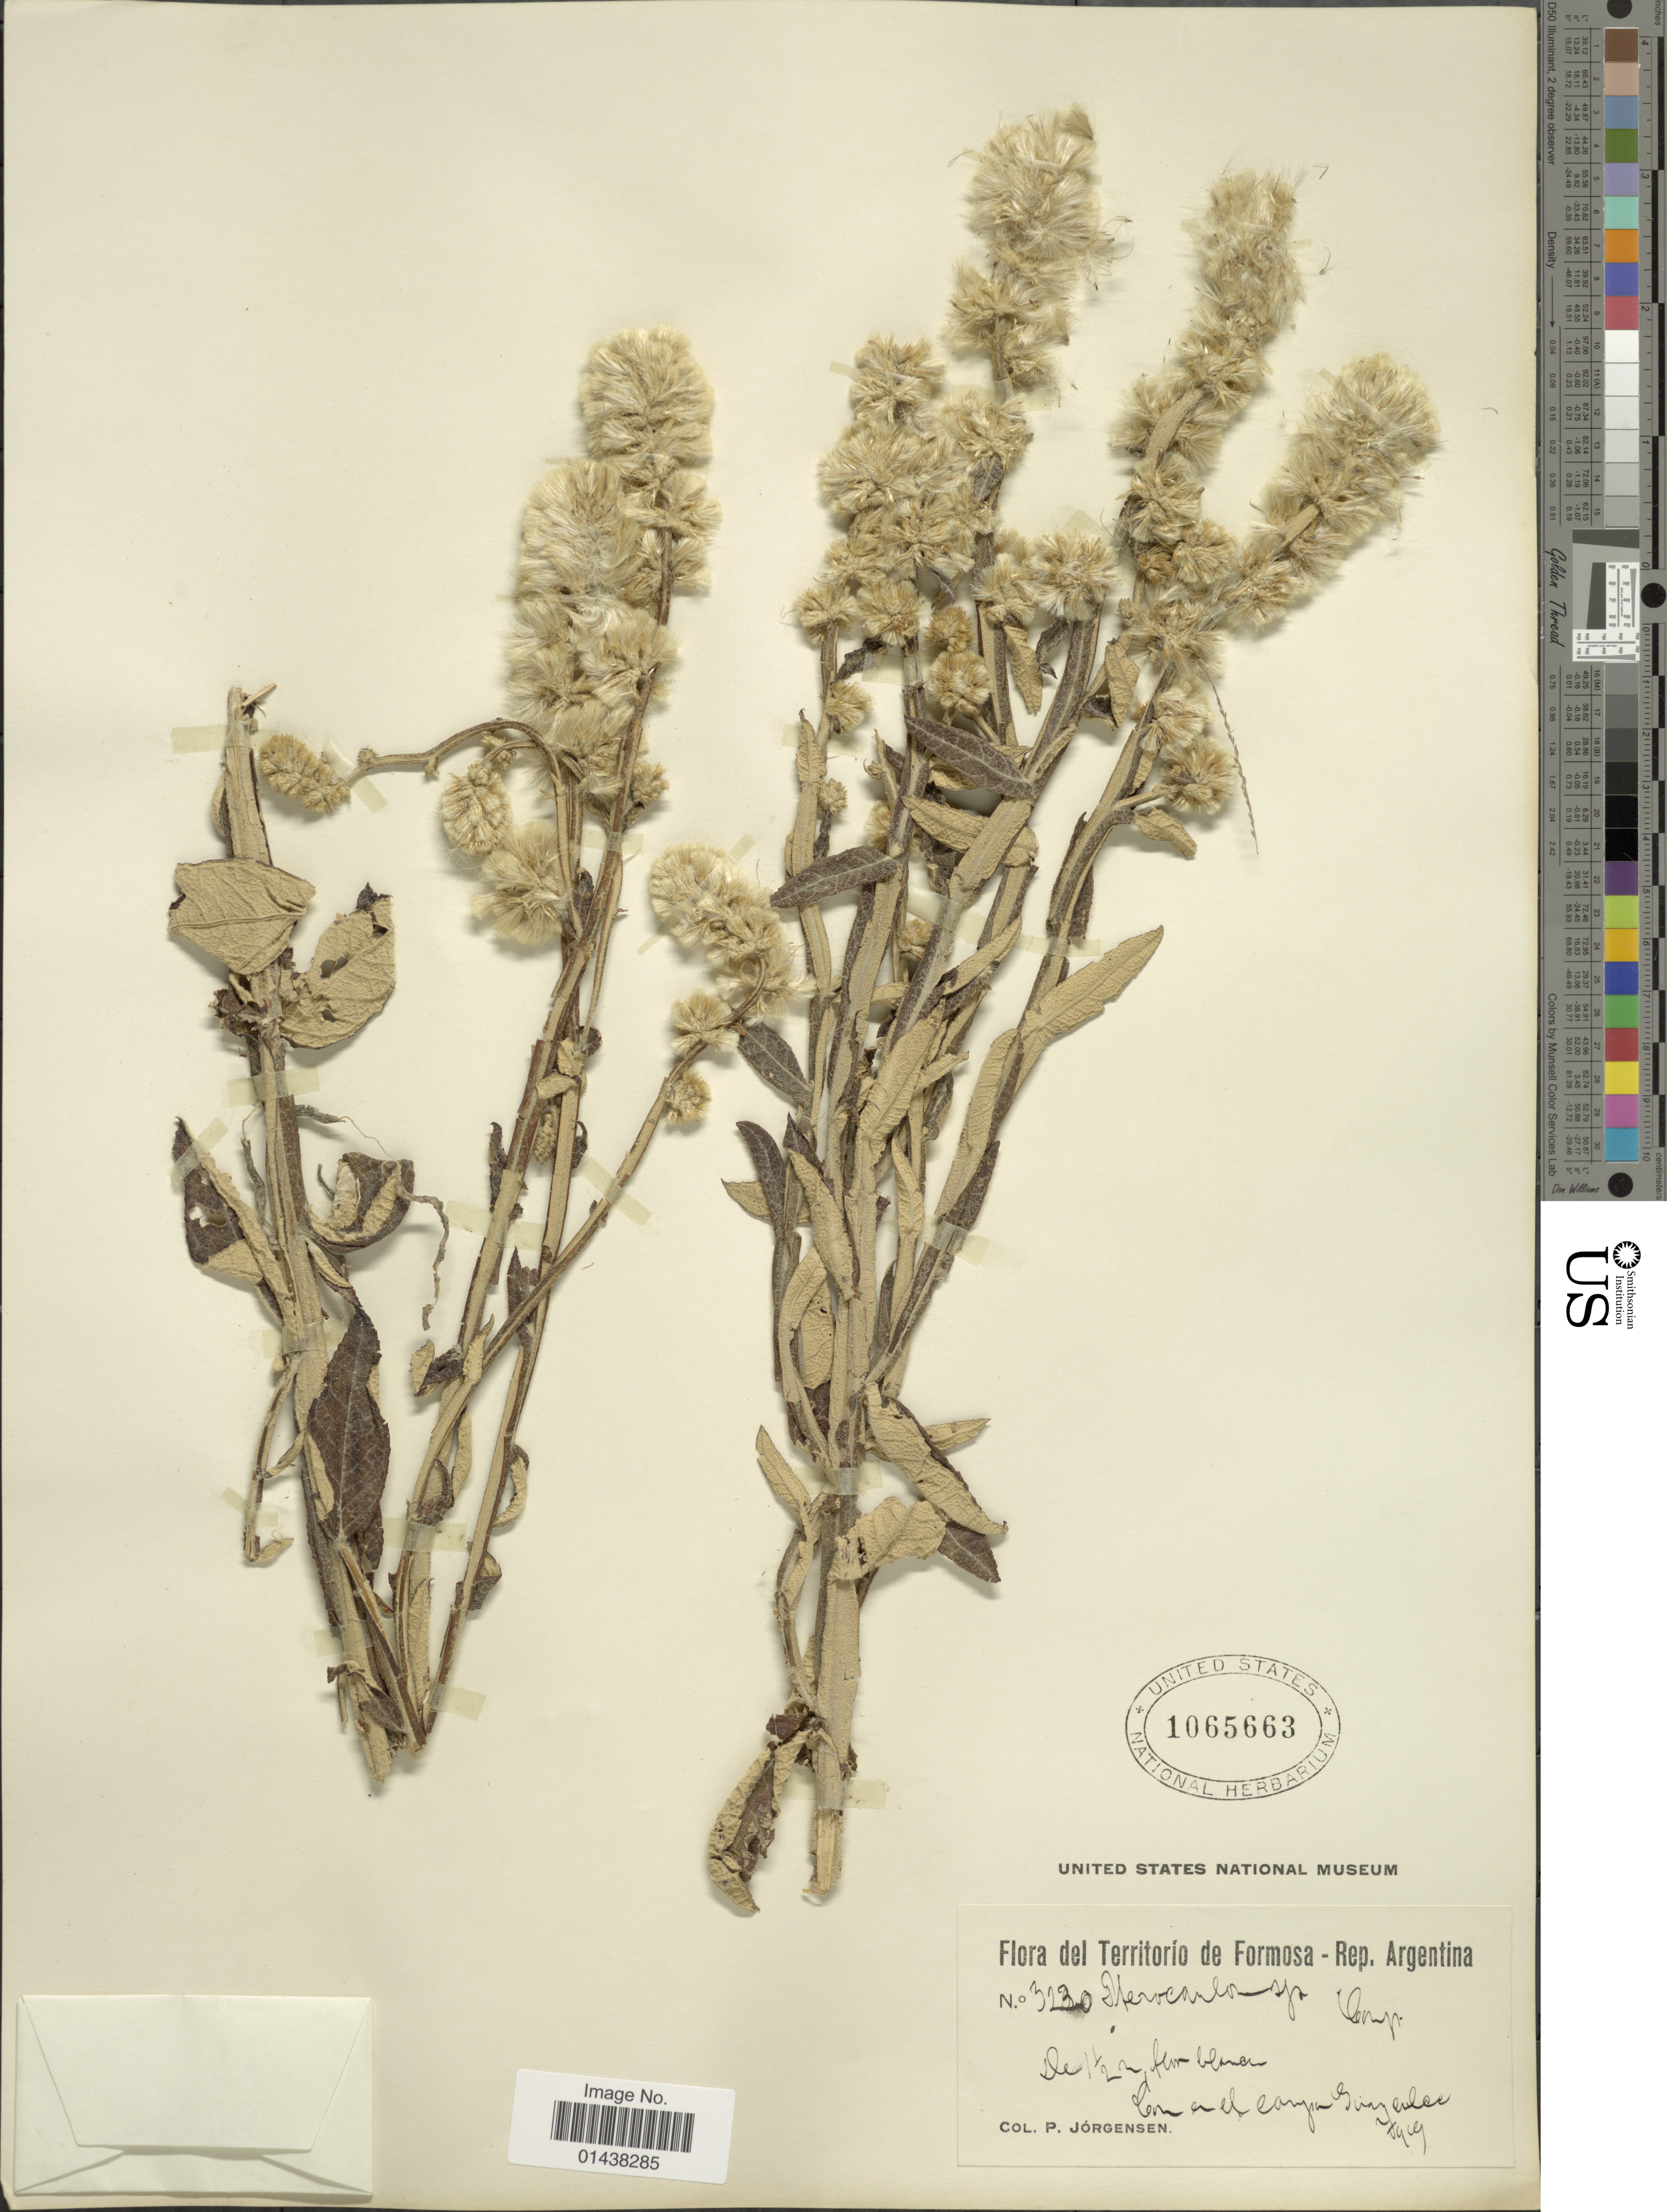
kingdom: Plantae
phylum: Tracheophyta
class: Magnoliopsida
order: Asterales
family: Asteraceae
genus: Pterocaulon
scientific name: Pterocaulon sp.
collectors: P. Jörgensen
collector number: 3230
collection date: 1919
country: Argentina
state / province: Formosa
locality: En el campo Guayculee [interpreted].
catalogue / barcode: US 1065663